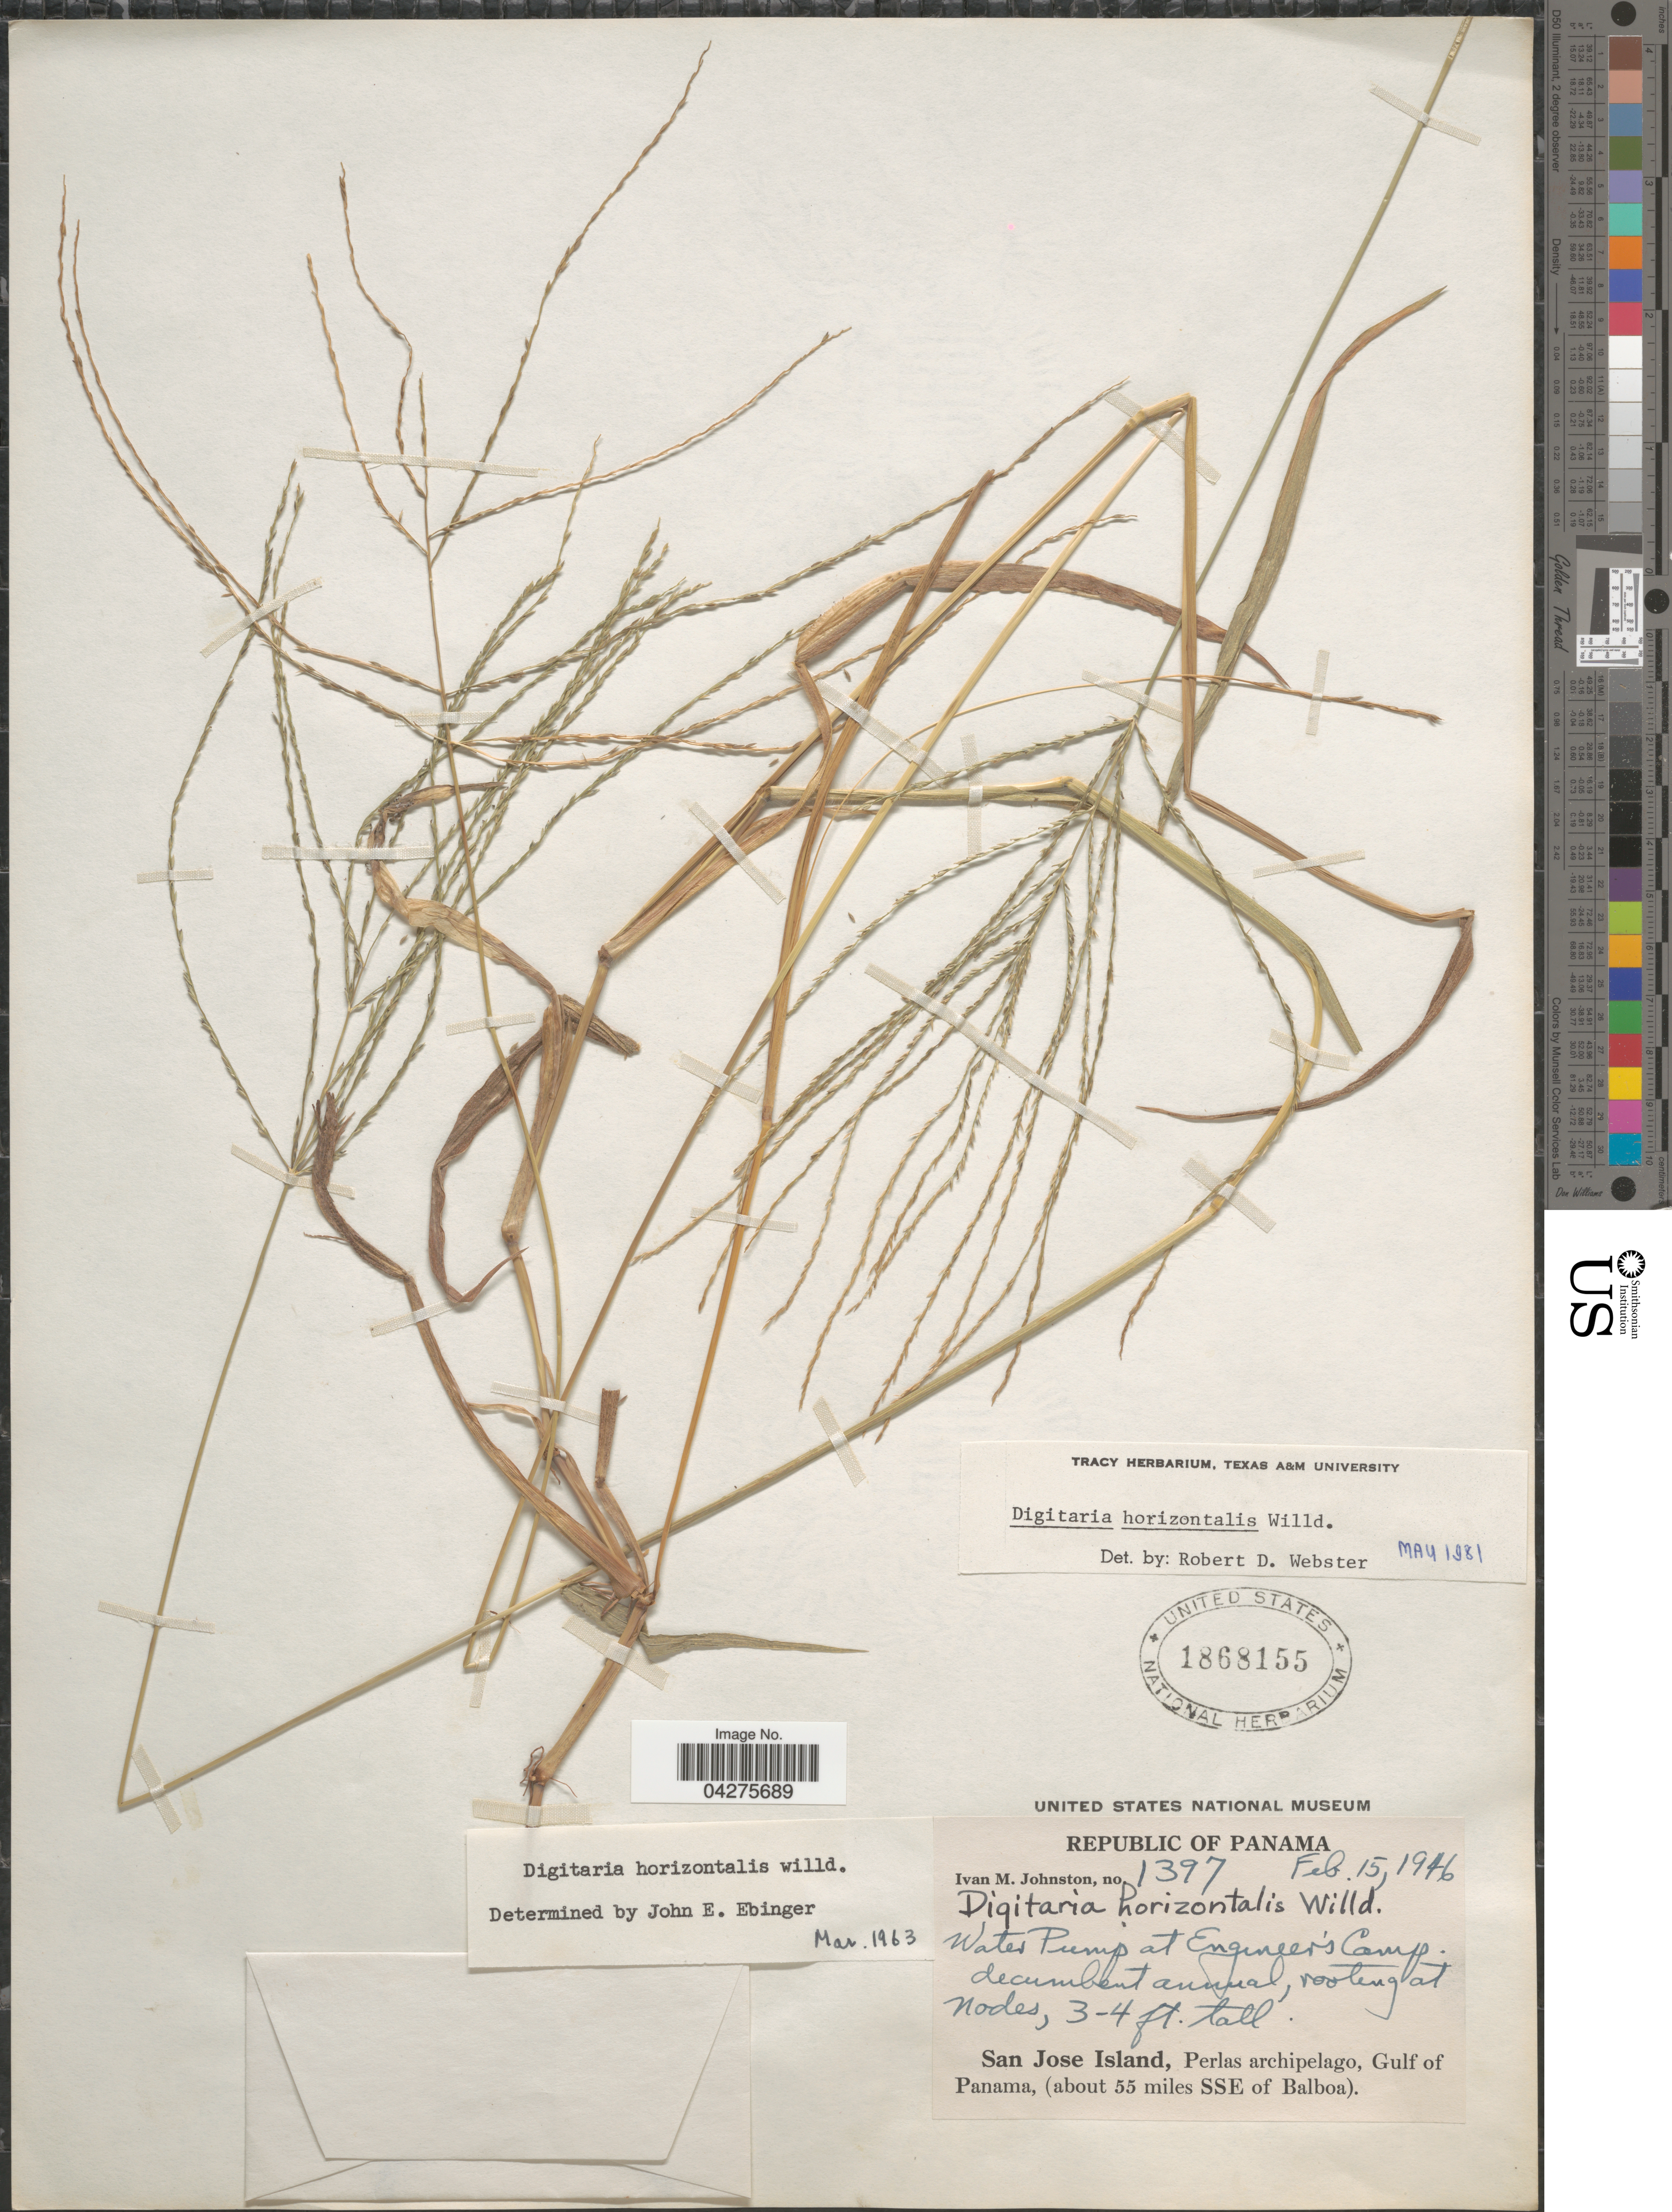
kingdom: Plantae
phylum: Tracheophyta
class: Liliopsida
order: Poales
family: Poaceae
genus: Digitaria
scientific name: Digitaria horizontalis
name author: Willd.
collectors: I.M. Johnston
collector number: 1397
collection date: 1946-02-15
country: Panama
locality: Republic of Panama. Water Pump at Engineer's Camp. San Jose Island, Perlas archipelago, Gulf of Panama, (about 55 miles SSE of Balboa).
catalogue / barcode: US 1868155